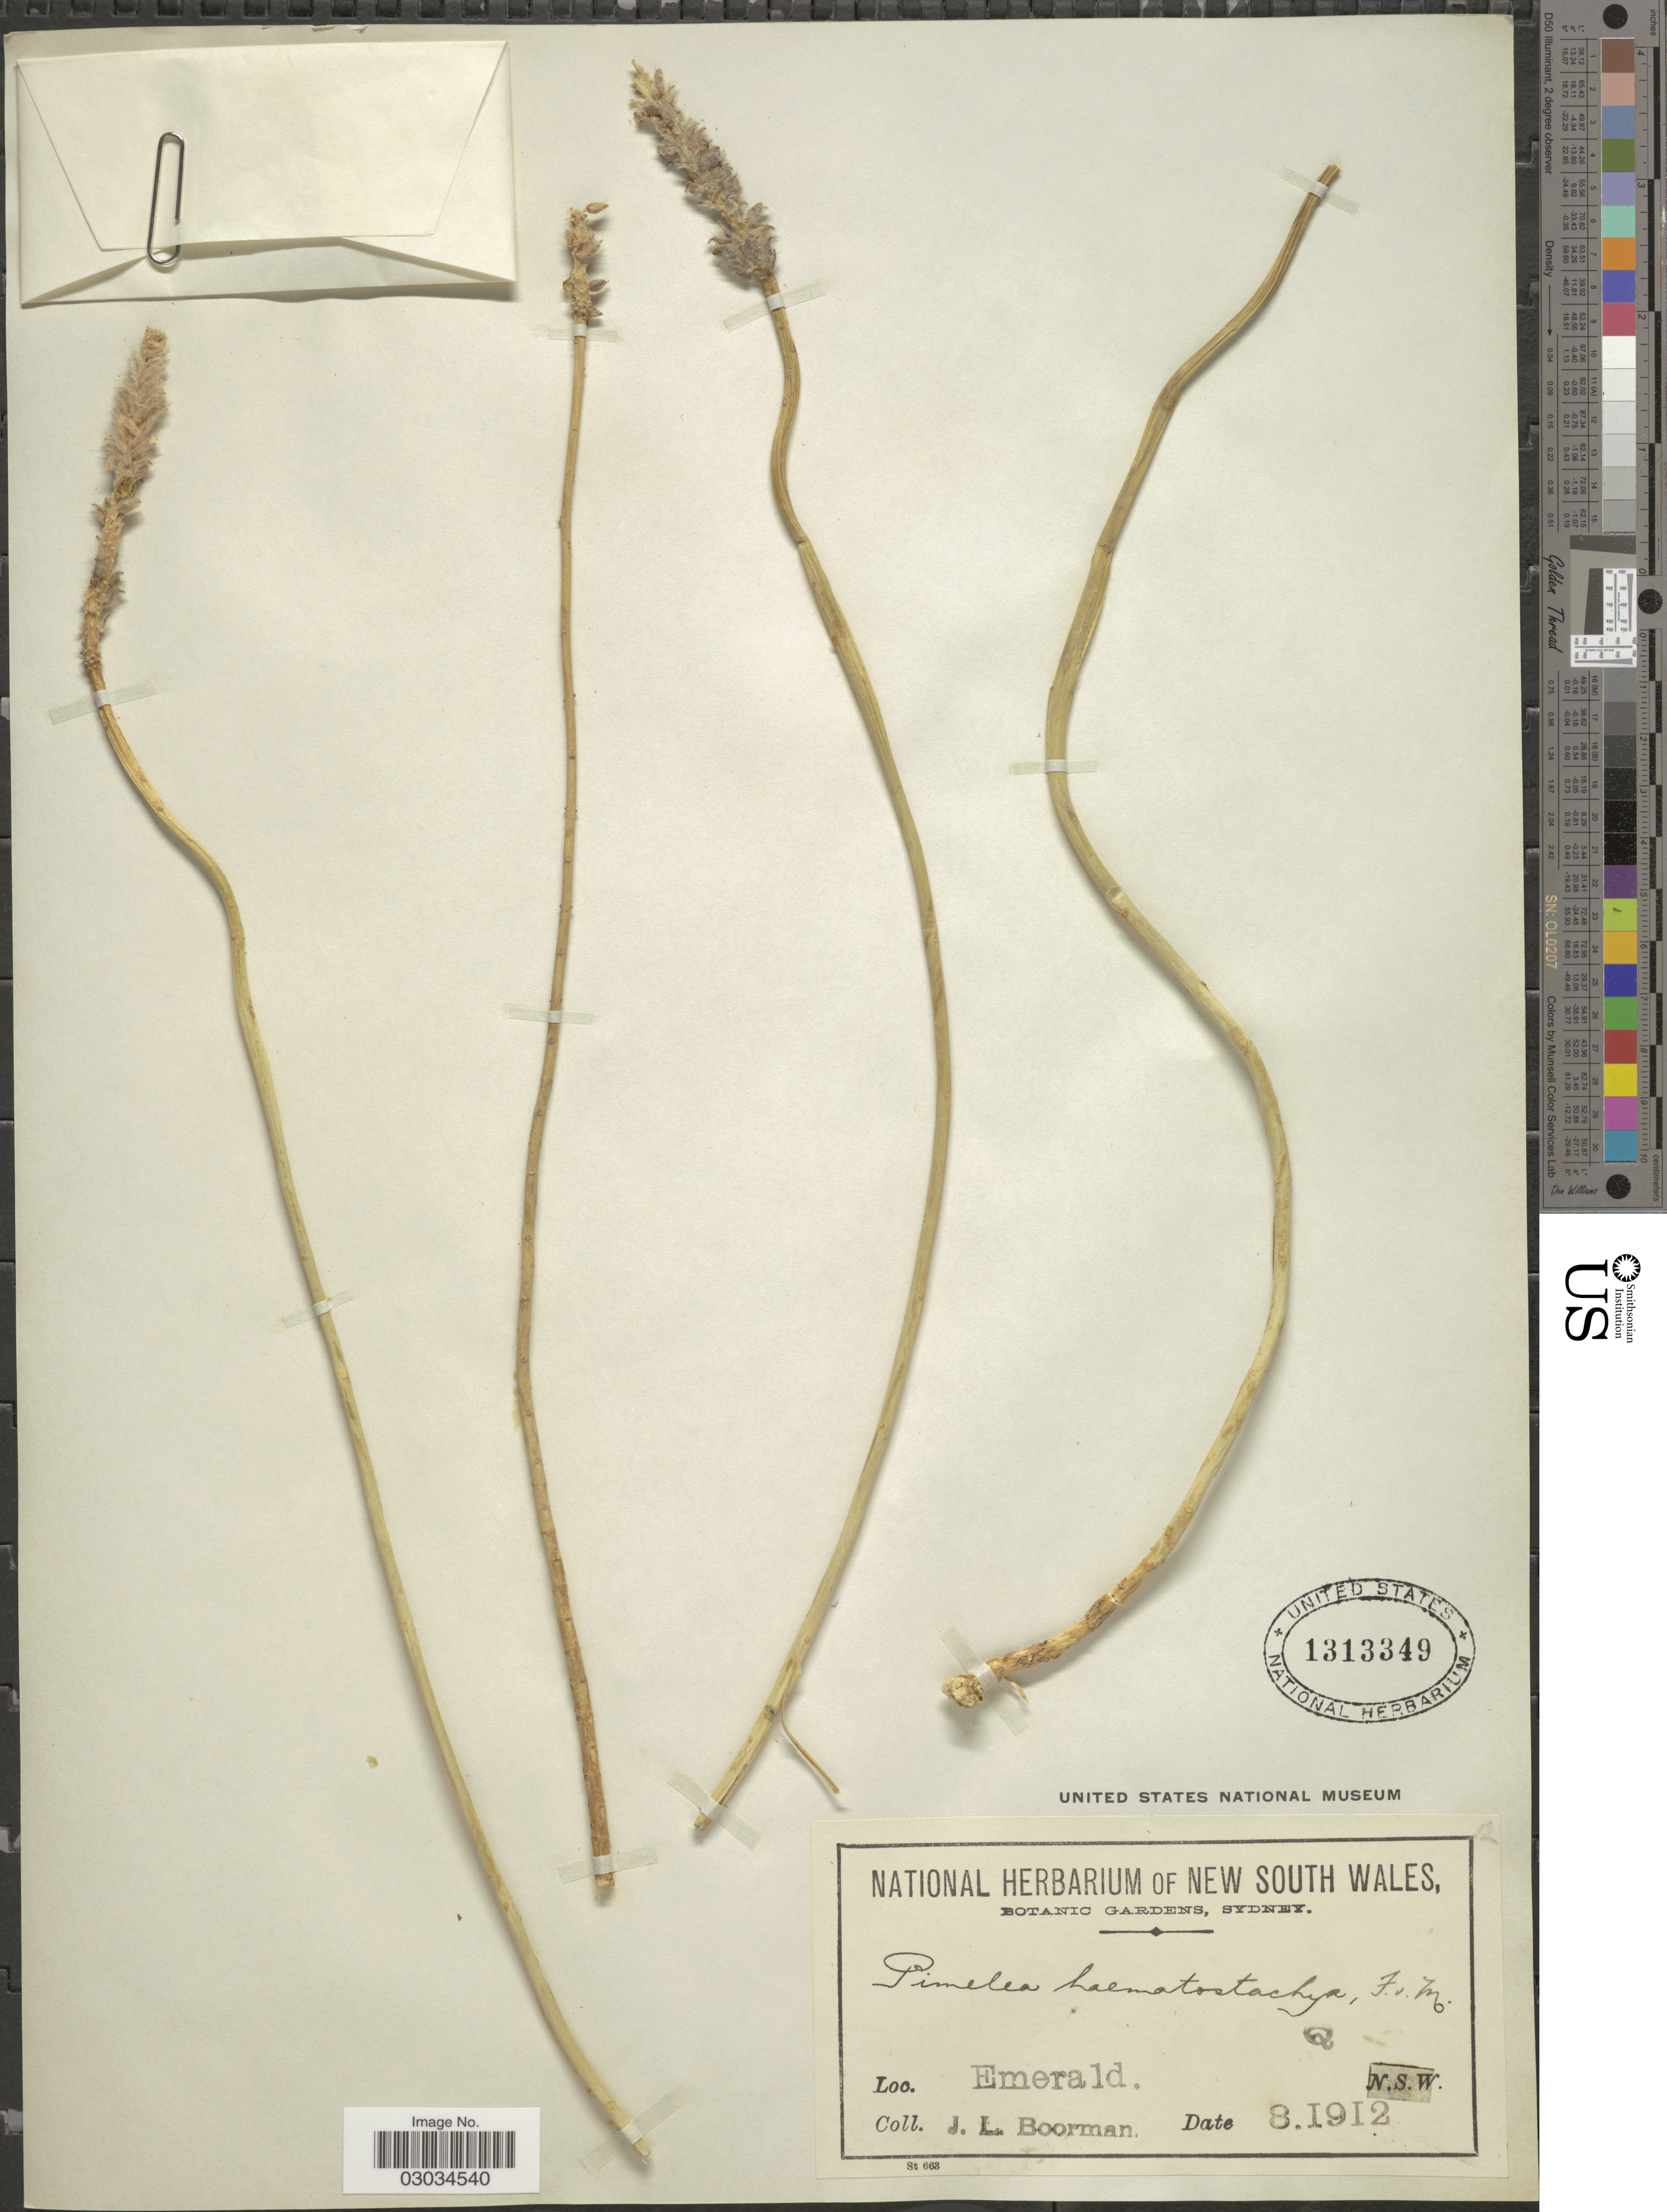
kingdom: Plantae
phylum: Tracheophyta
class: Magnoliopsida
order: Malvales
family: Thymelaeaceae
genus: Pimelea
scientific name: Pimelea haematostachya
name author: F. Muell.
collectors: J. Boorman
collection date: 1912-08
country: Australia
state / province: New South Wales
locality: Emerald. N.S.W.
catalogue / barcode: US 1313349